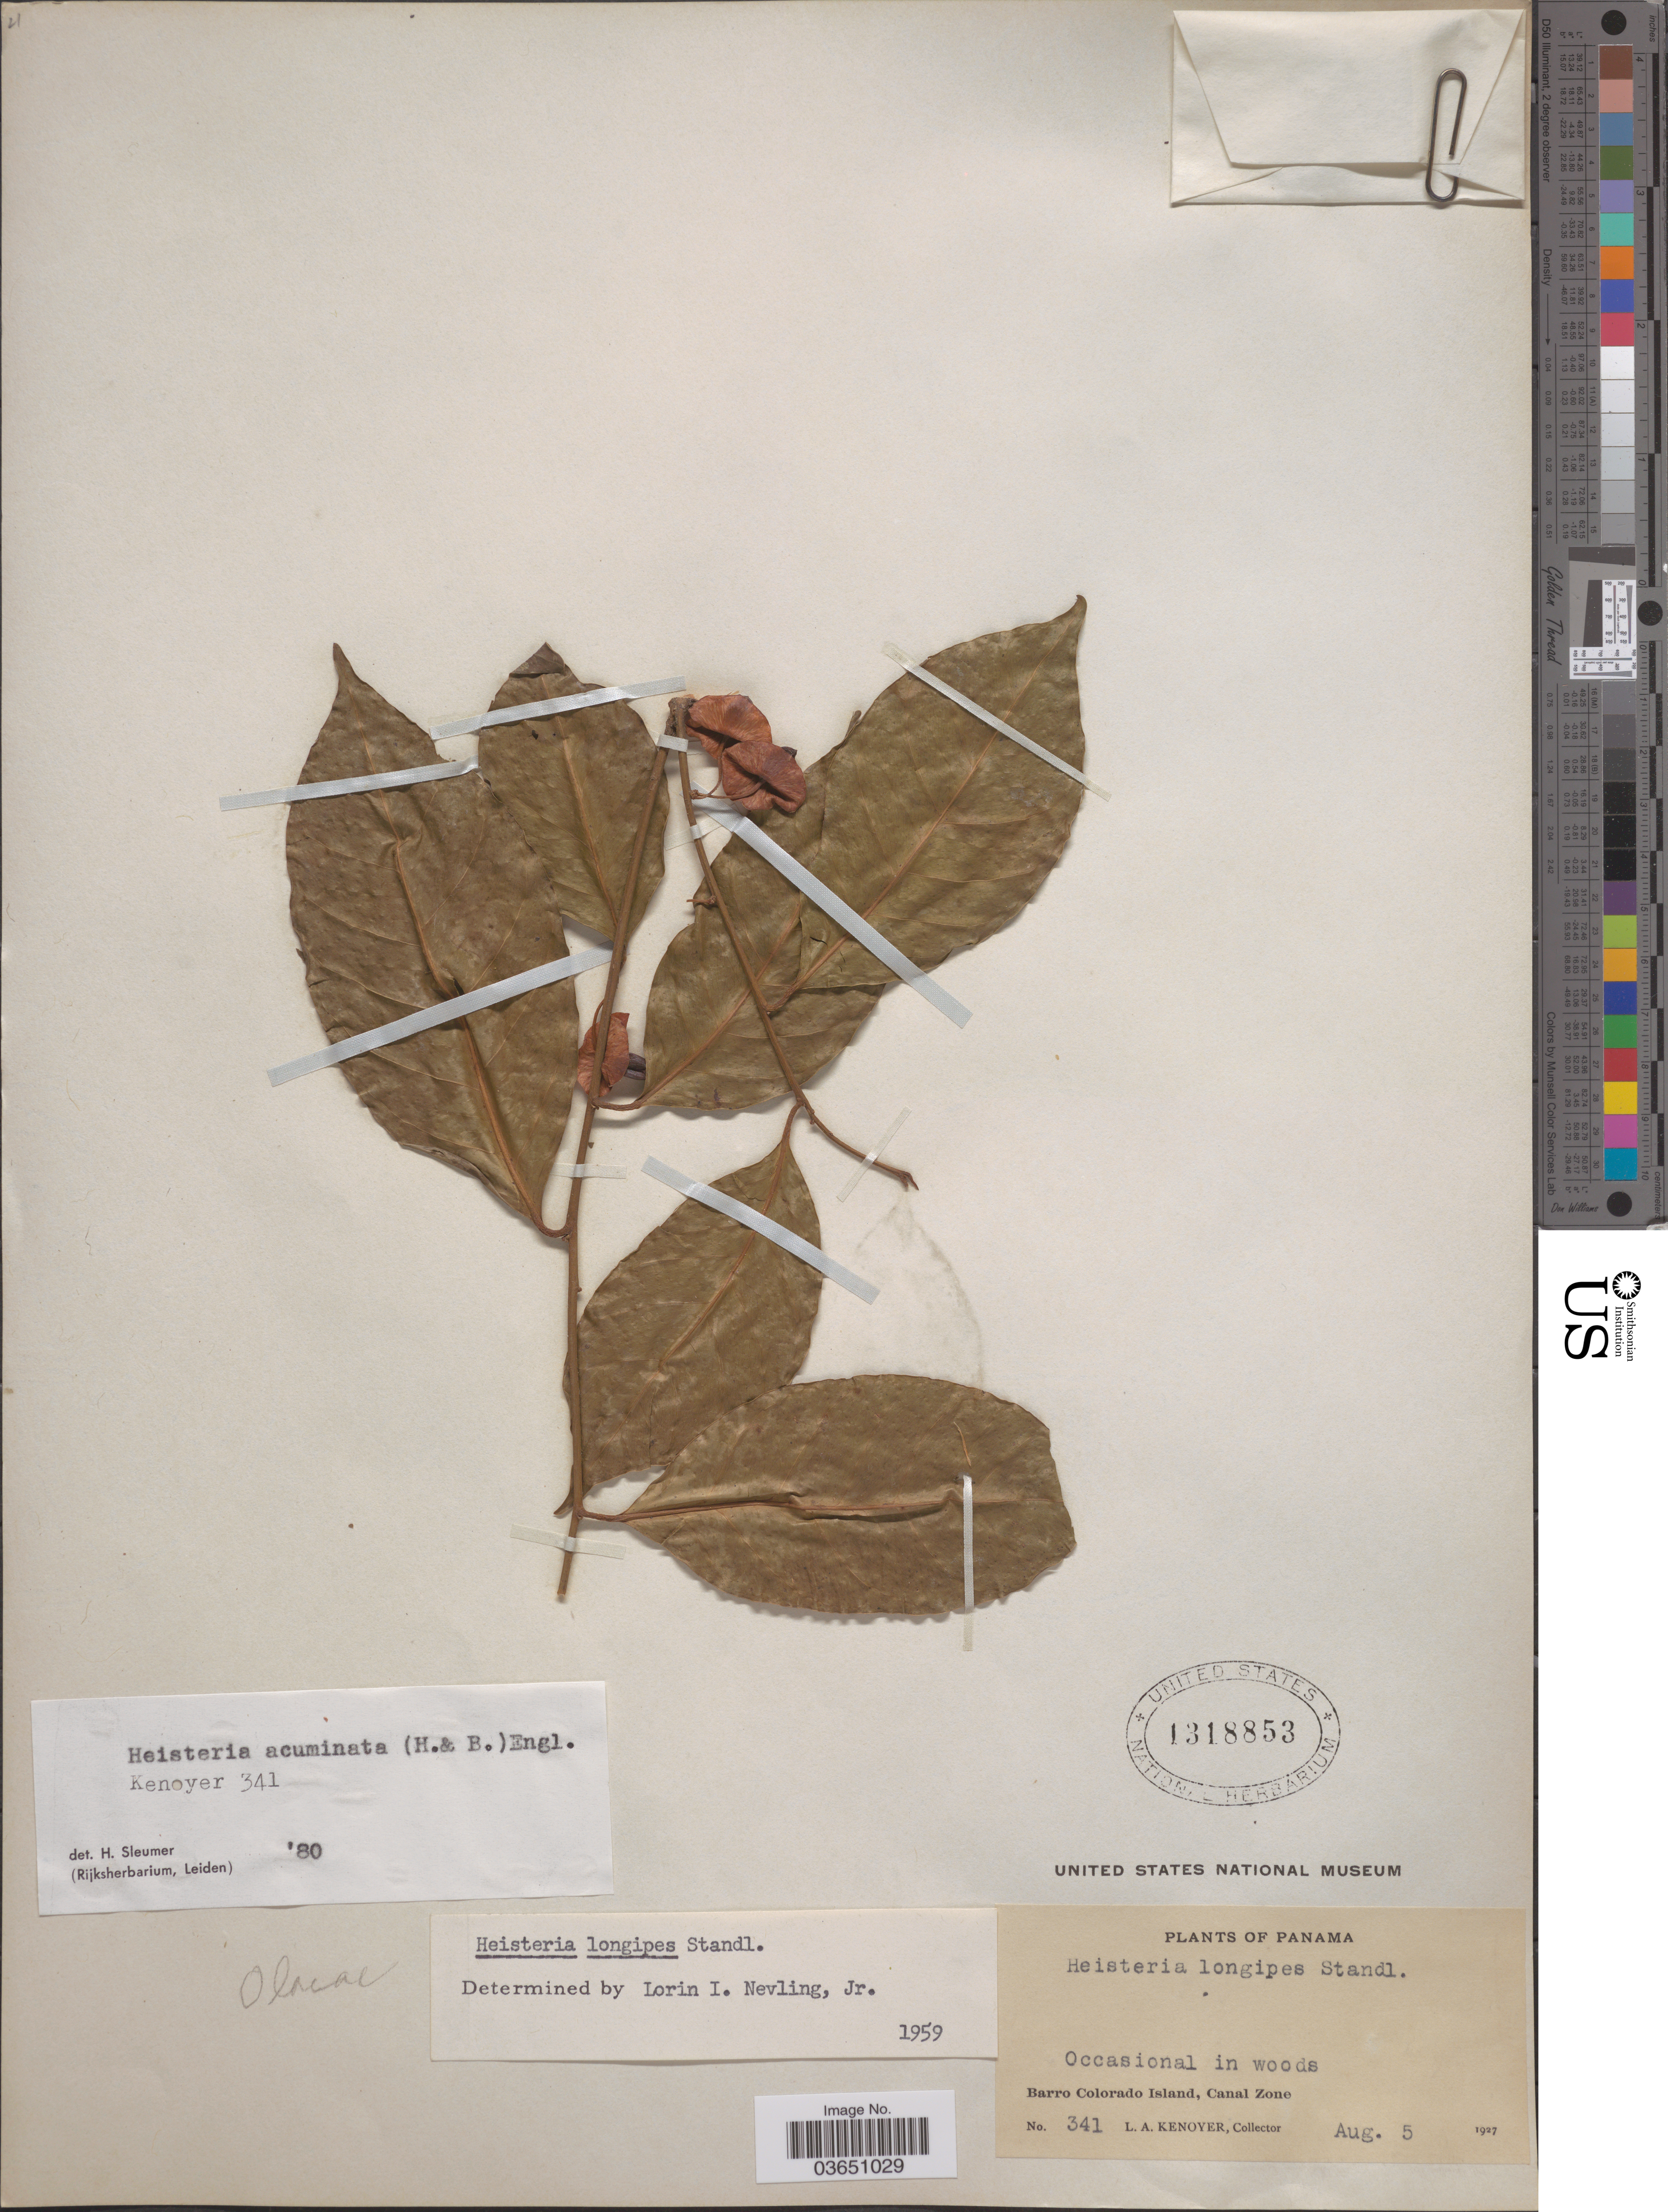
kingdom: Plantae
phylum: Tracheophyta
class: Magnoliopsida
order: Santalales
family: Erythropalaceae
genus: Heisteria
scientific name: Heisteria acuminata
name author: (Humb. & Bonpl.) Engl.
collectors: L. A. Kenoyer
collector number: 341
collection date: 1927-08-05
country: Panama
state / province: Panamá Oeste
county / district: Canal Zone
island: Barro Colorado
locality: Barro Colorado Island, Canal Zone.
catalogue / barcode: US 1318853